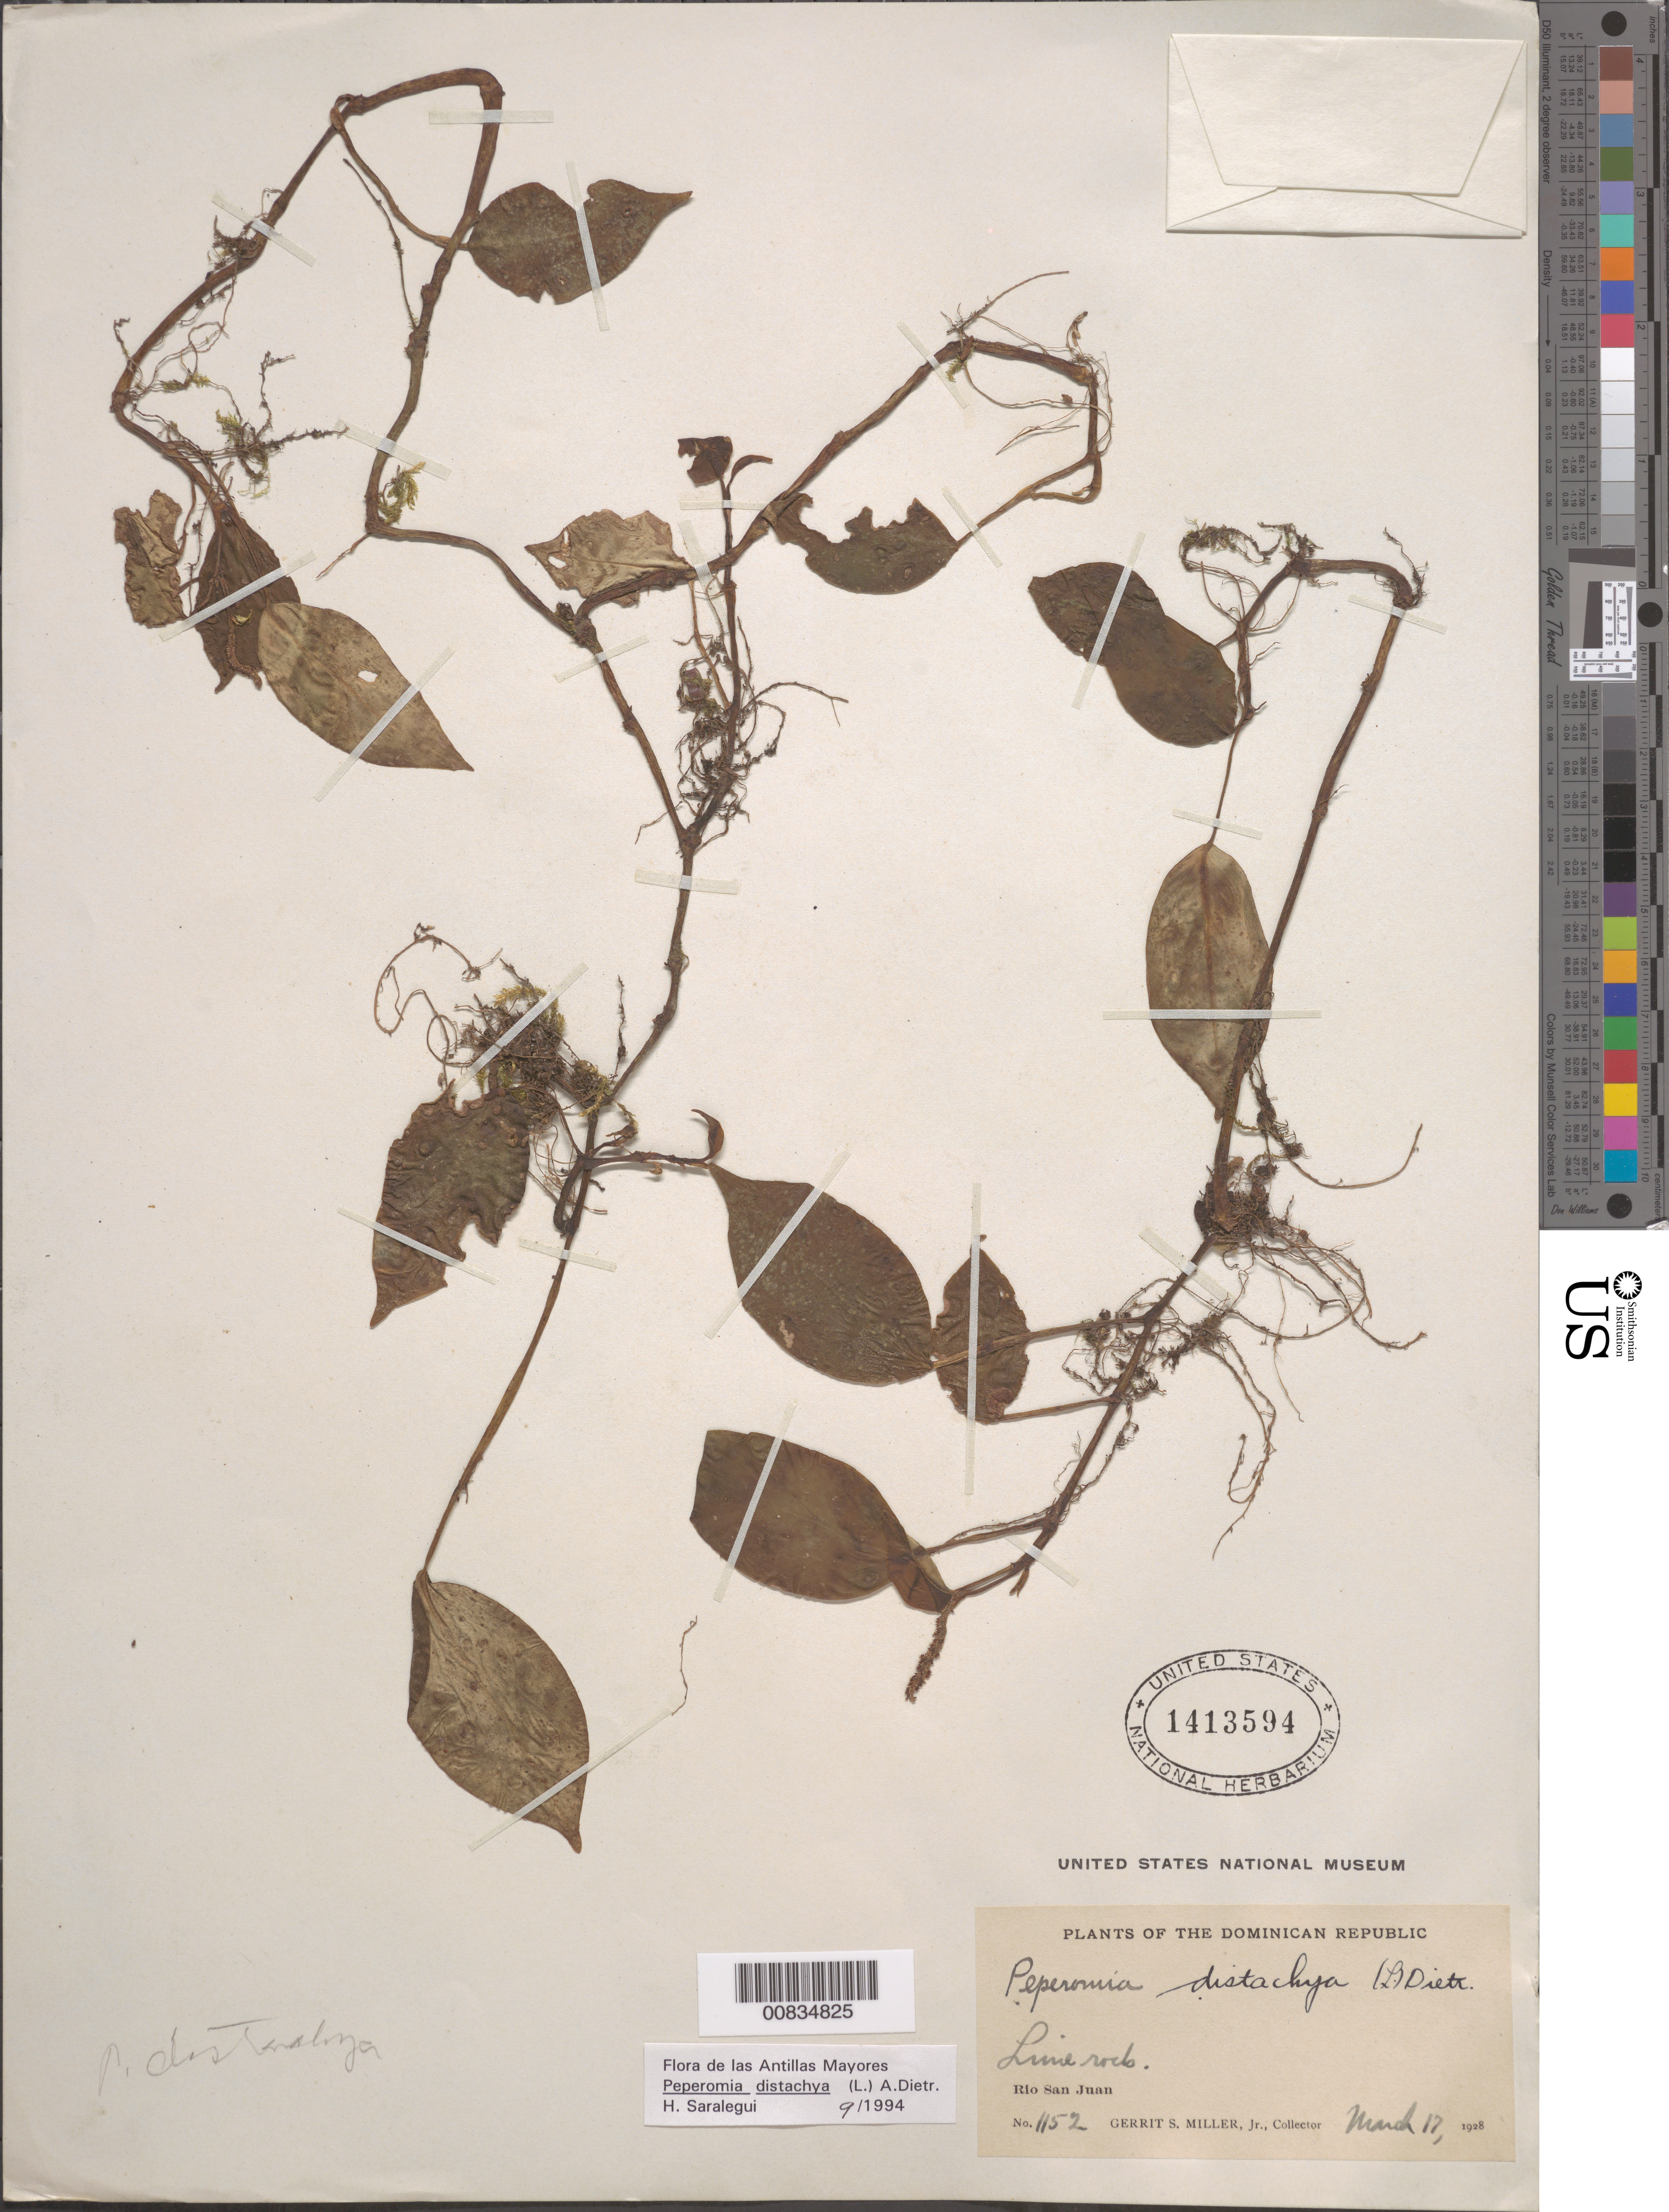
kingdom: Plantae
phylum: Tracheophyta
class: Magnoliopsida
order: Piperales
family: Piperaceae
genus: Peperomia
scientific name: Peperomia distachya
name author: (L.) A. Dietr.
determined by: Saralegui Boza, H., (HAJB), Jardin Botanico Nacional (Habana)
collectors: G. S. Miller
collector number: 1152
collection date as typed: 17 Mar 1928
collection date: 1928-03-17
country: Dominican Republic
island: Hispaniola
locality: Río San Juan.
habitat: Lome rocks.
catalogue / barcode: US 1413594